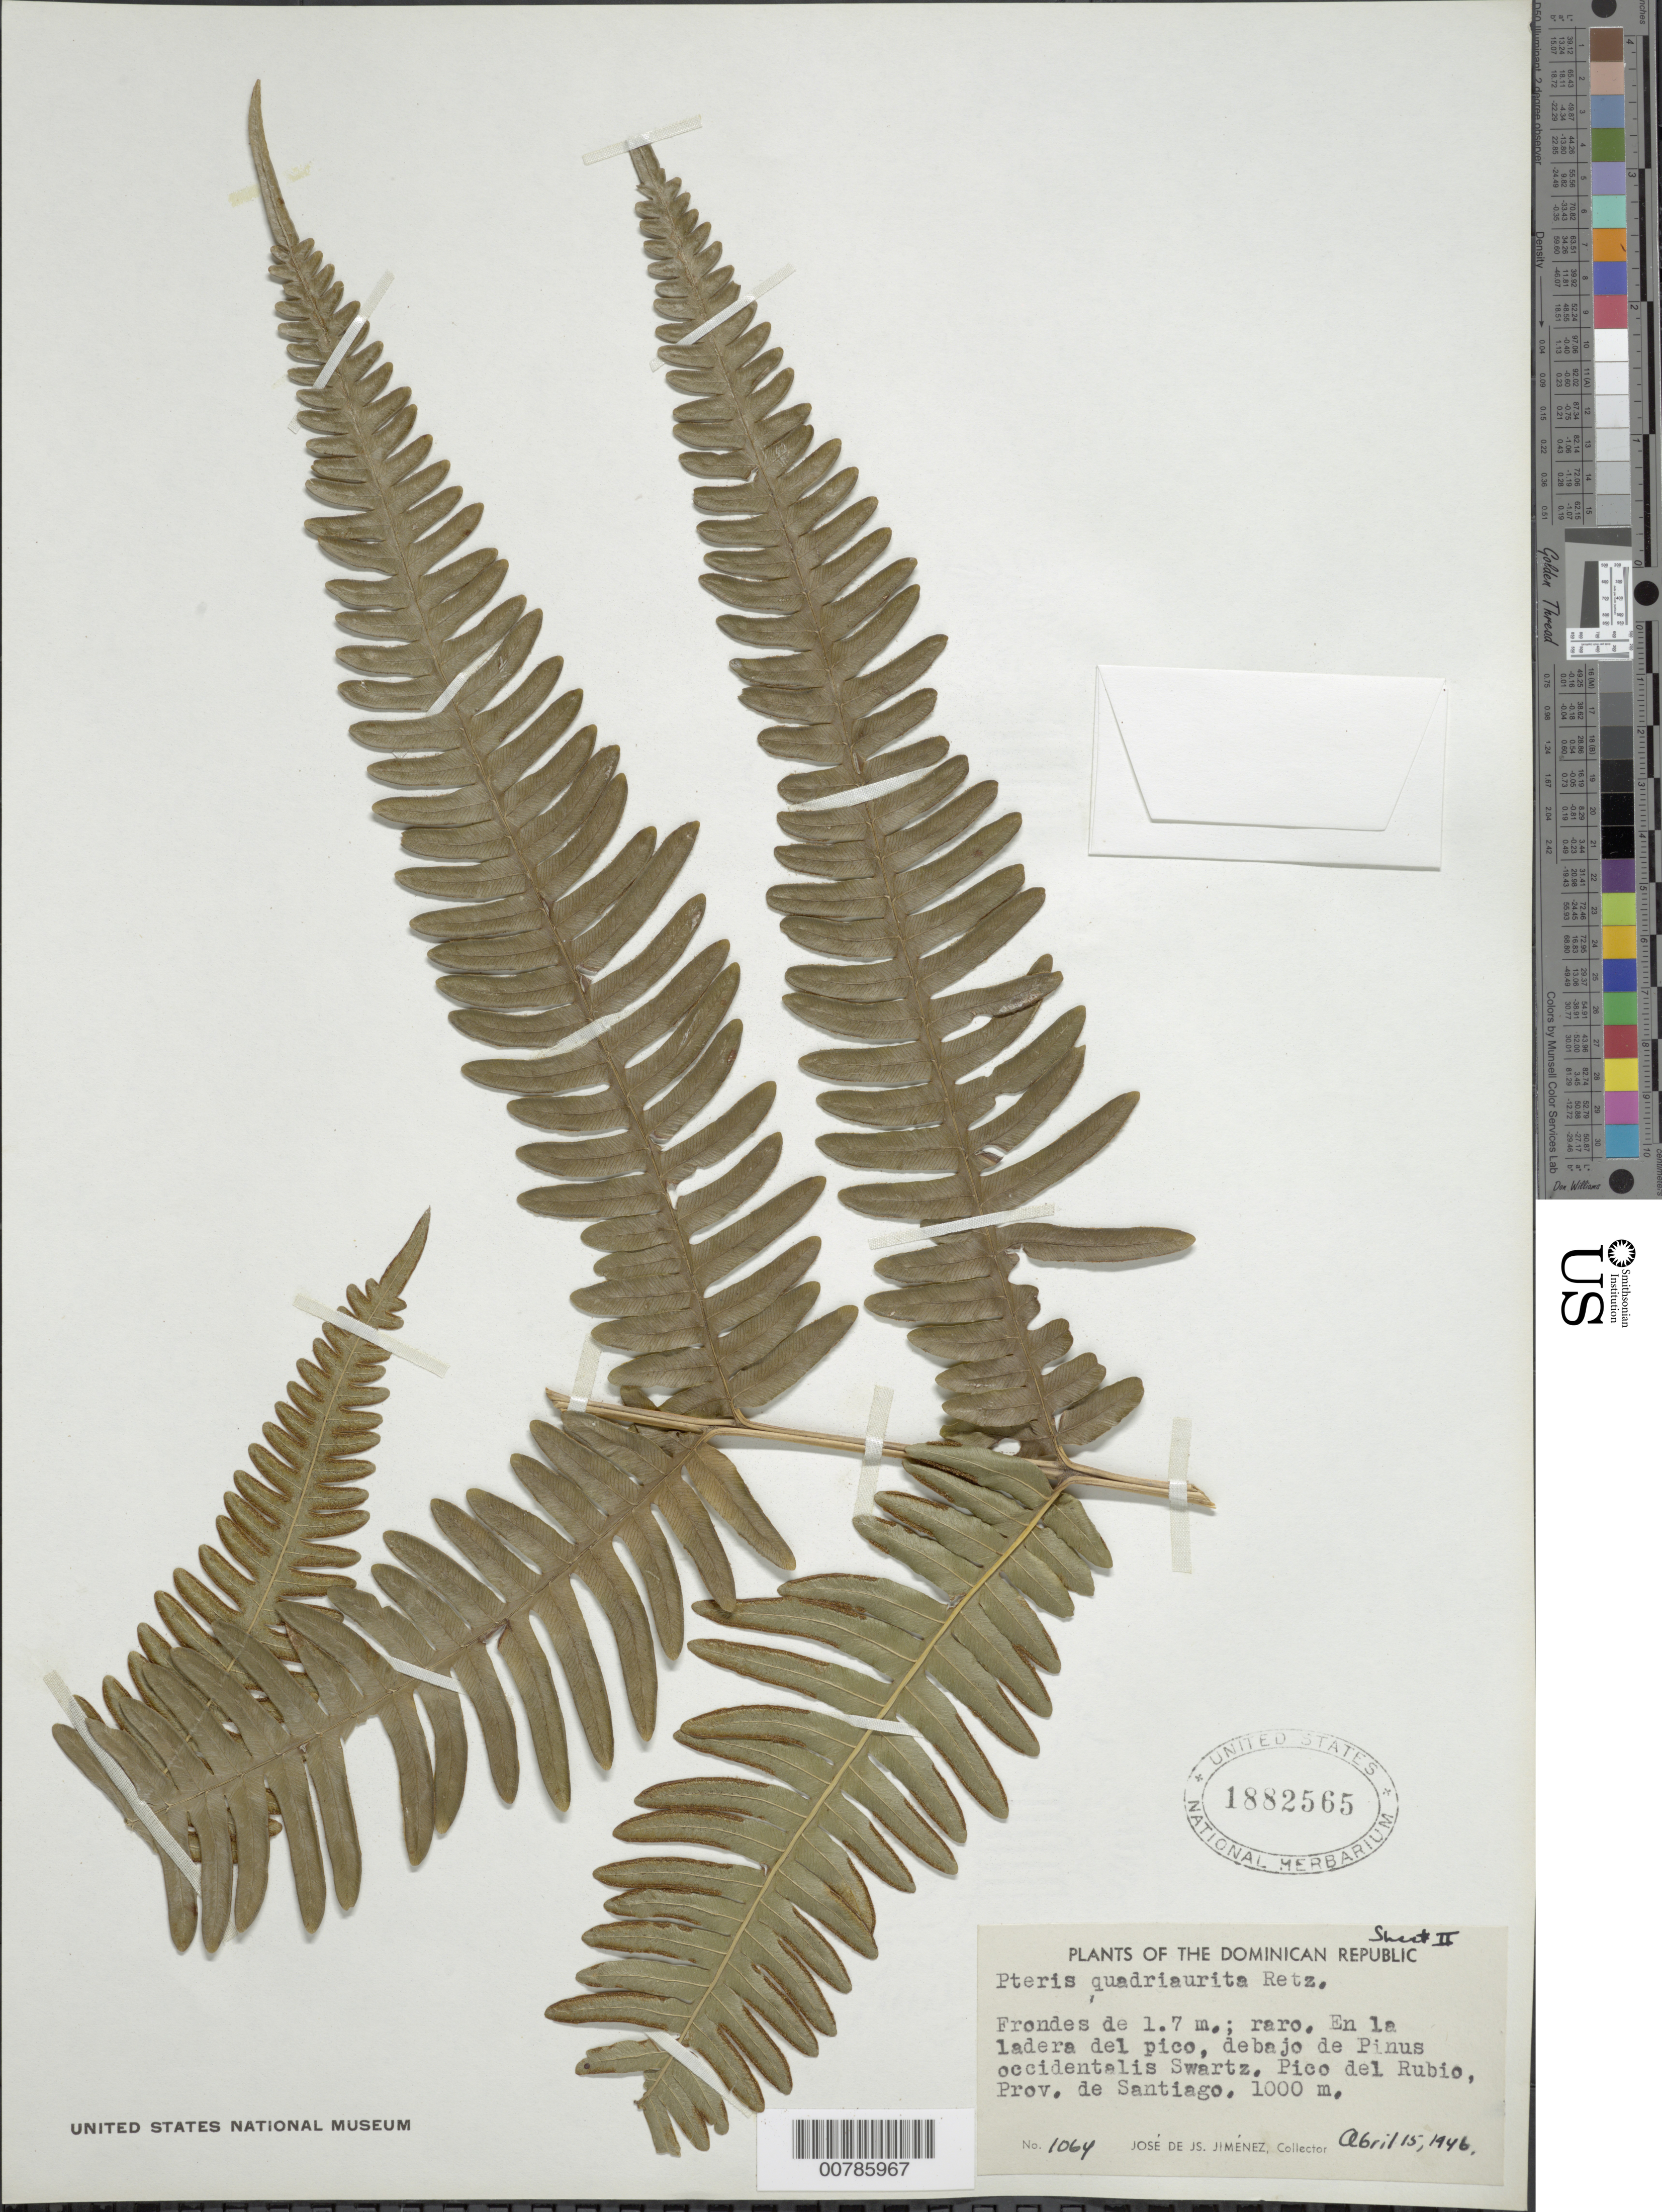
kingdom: Plantae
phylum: Tracheophyta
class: Polypodiopsida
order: Polypodiales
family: Pteridaceae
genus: Pteris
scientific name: Pteris quadriaurita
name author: Retz.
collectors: J. J. Jiménez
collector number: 1064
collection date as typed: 15 Apr 1946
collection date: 1946-04-15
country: Dominican Republic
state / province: Santiago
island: Hispaniola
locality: Pico del Rubio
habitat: En la ladera del pico, debajo de Pinus occidentalis Sw.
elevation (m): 1000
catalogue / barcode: US 1882565